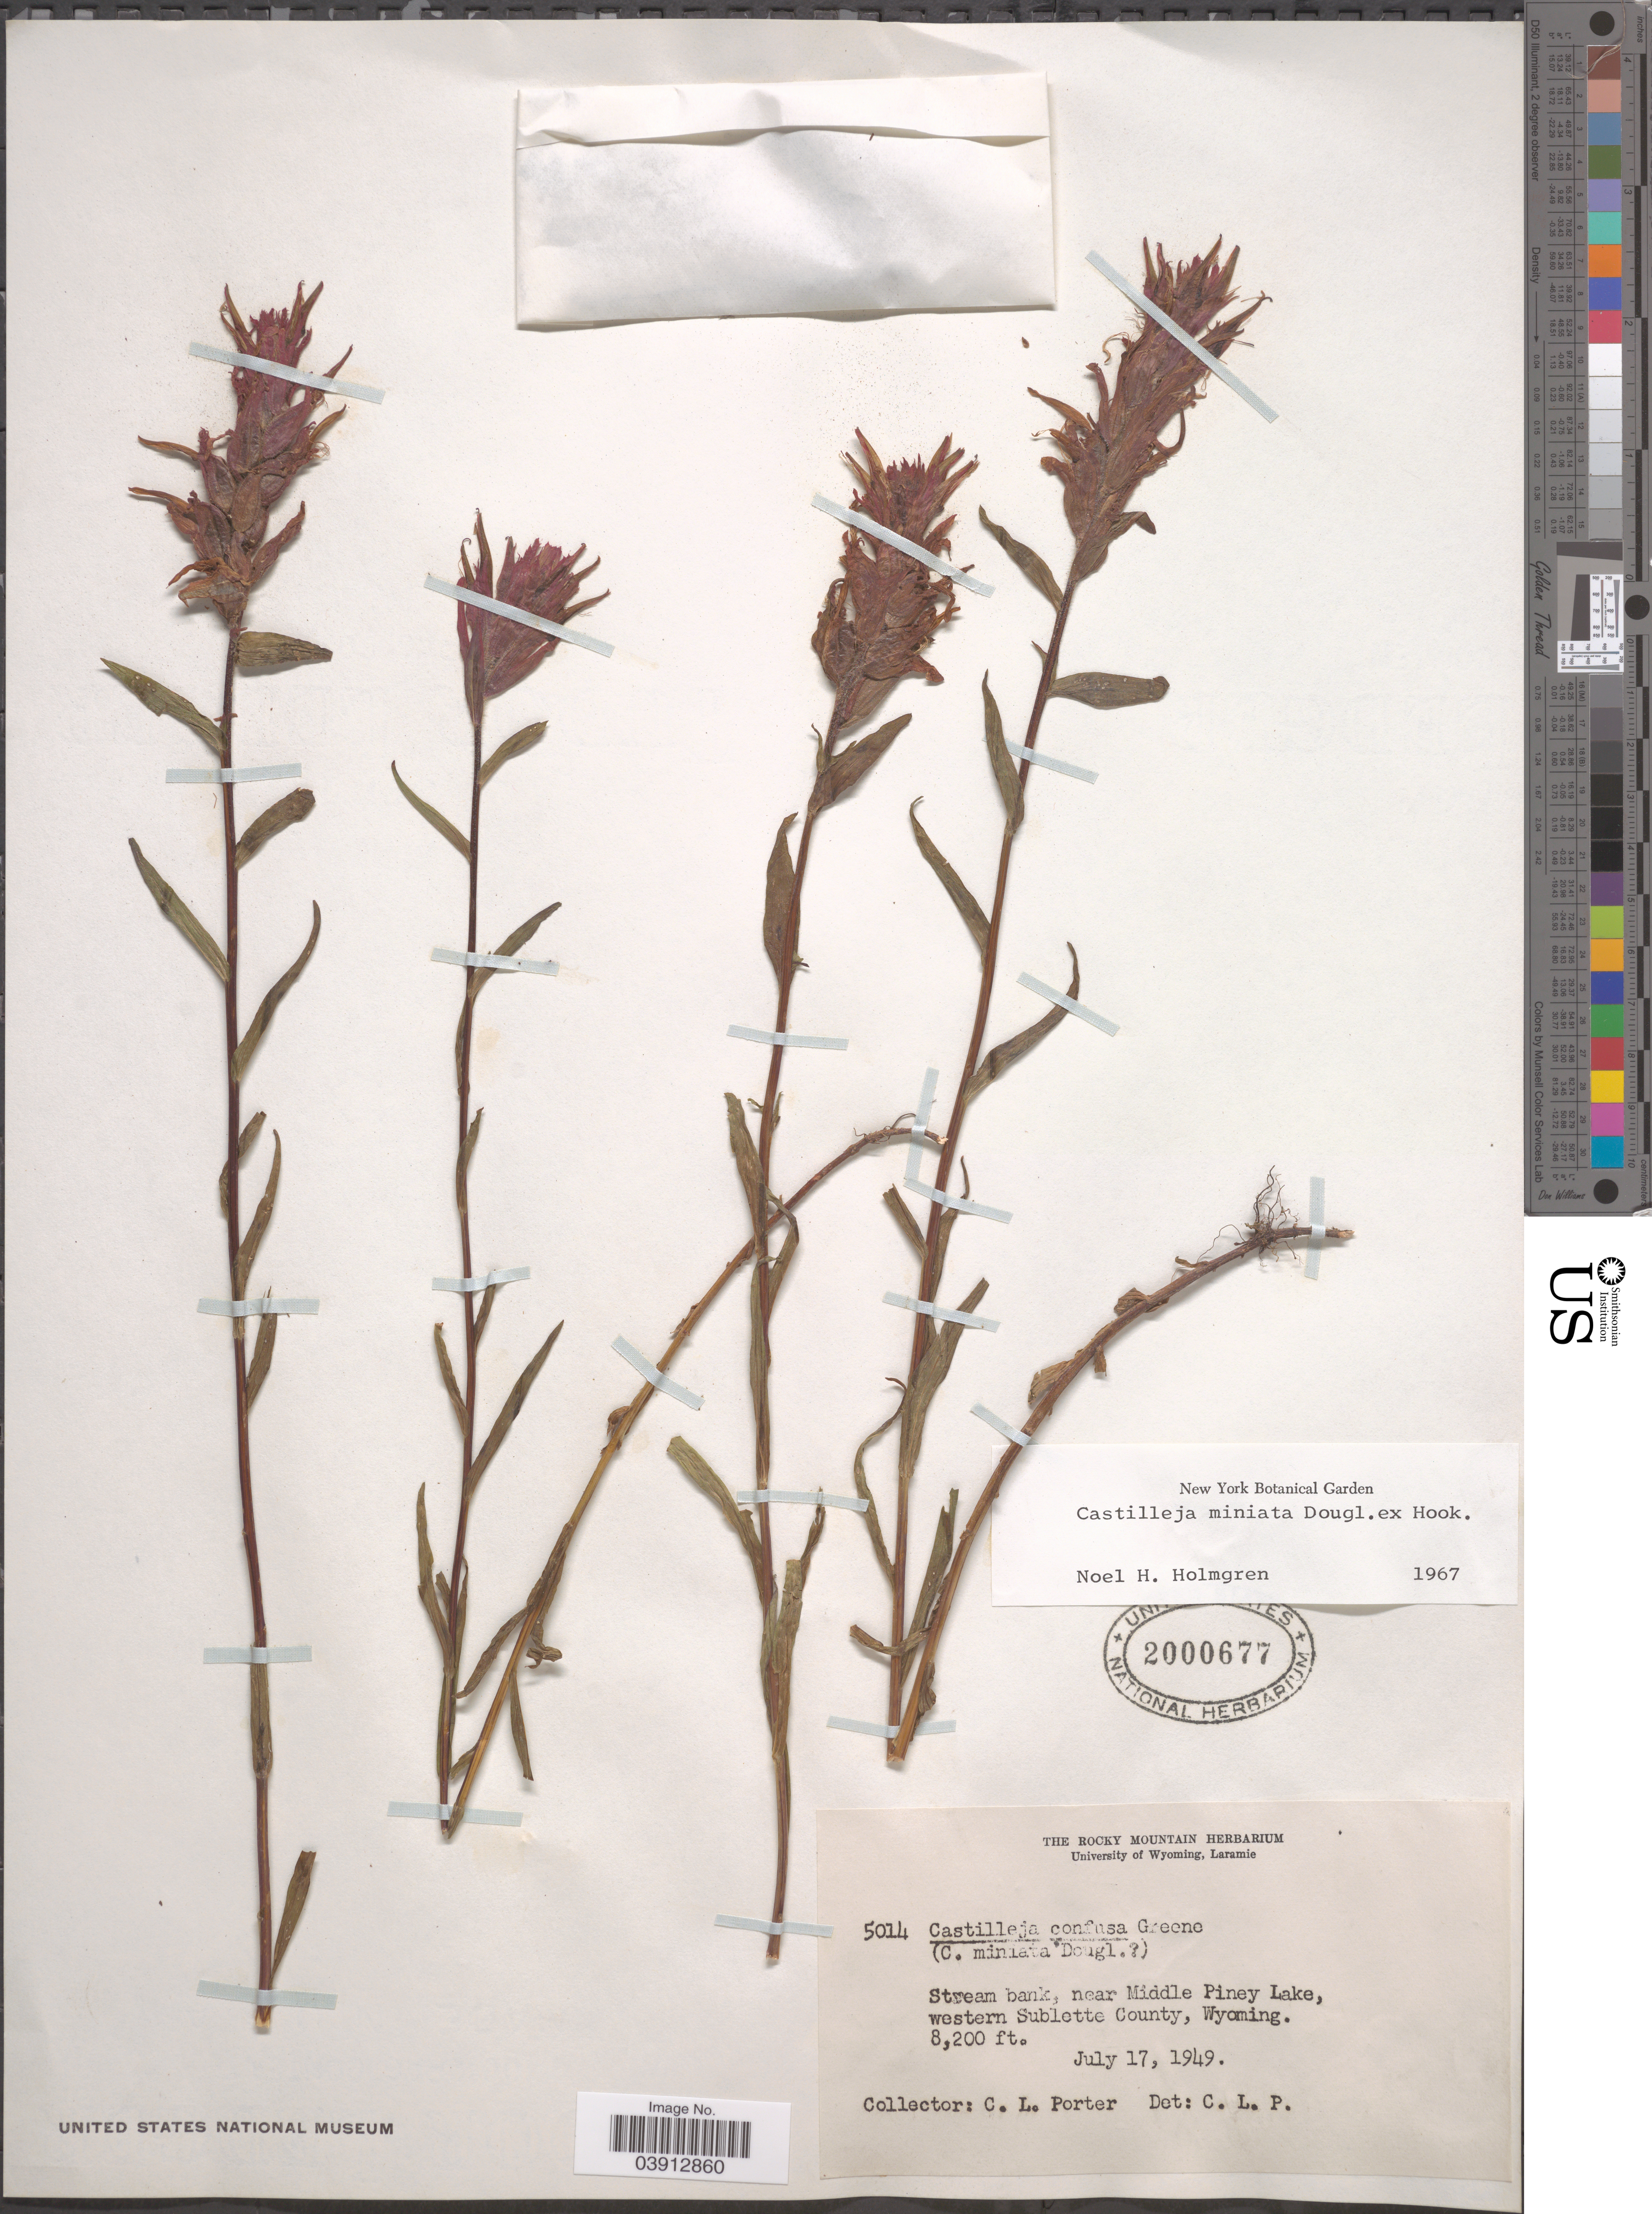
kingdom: Plantae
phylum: Tracheophyta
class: Magnoliopsida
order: Lamiales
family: Orobanchaceae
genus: Castilleja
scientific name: Castilleja miniata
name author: Douglas ex Hook.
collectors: C. L. Porter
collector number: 5014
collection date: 1949-07-17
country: United States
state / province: Wyoming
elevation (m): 2499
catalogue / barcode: US 2000677